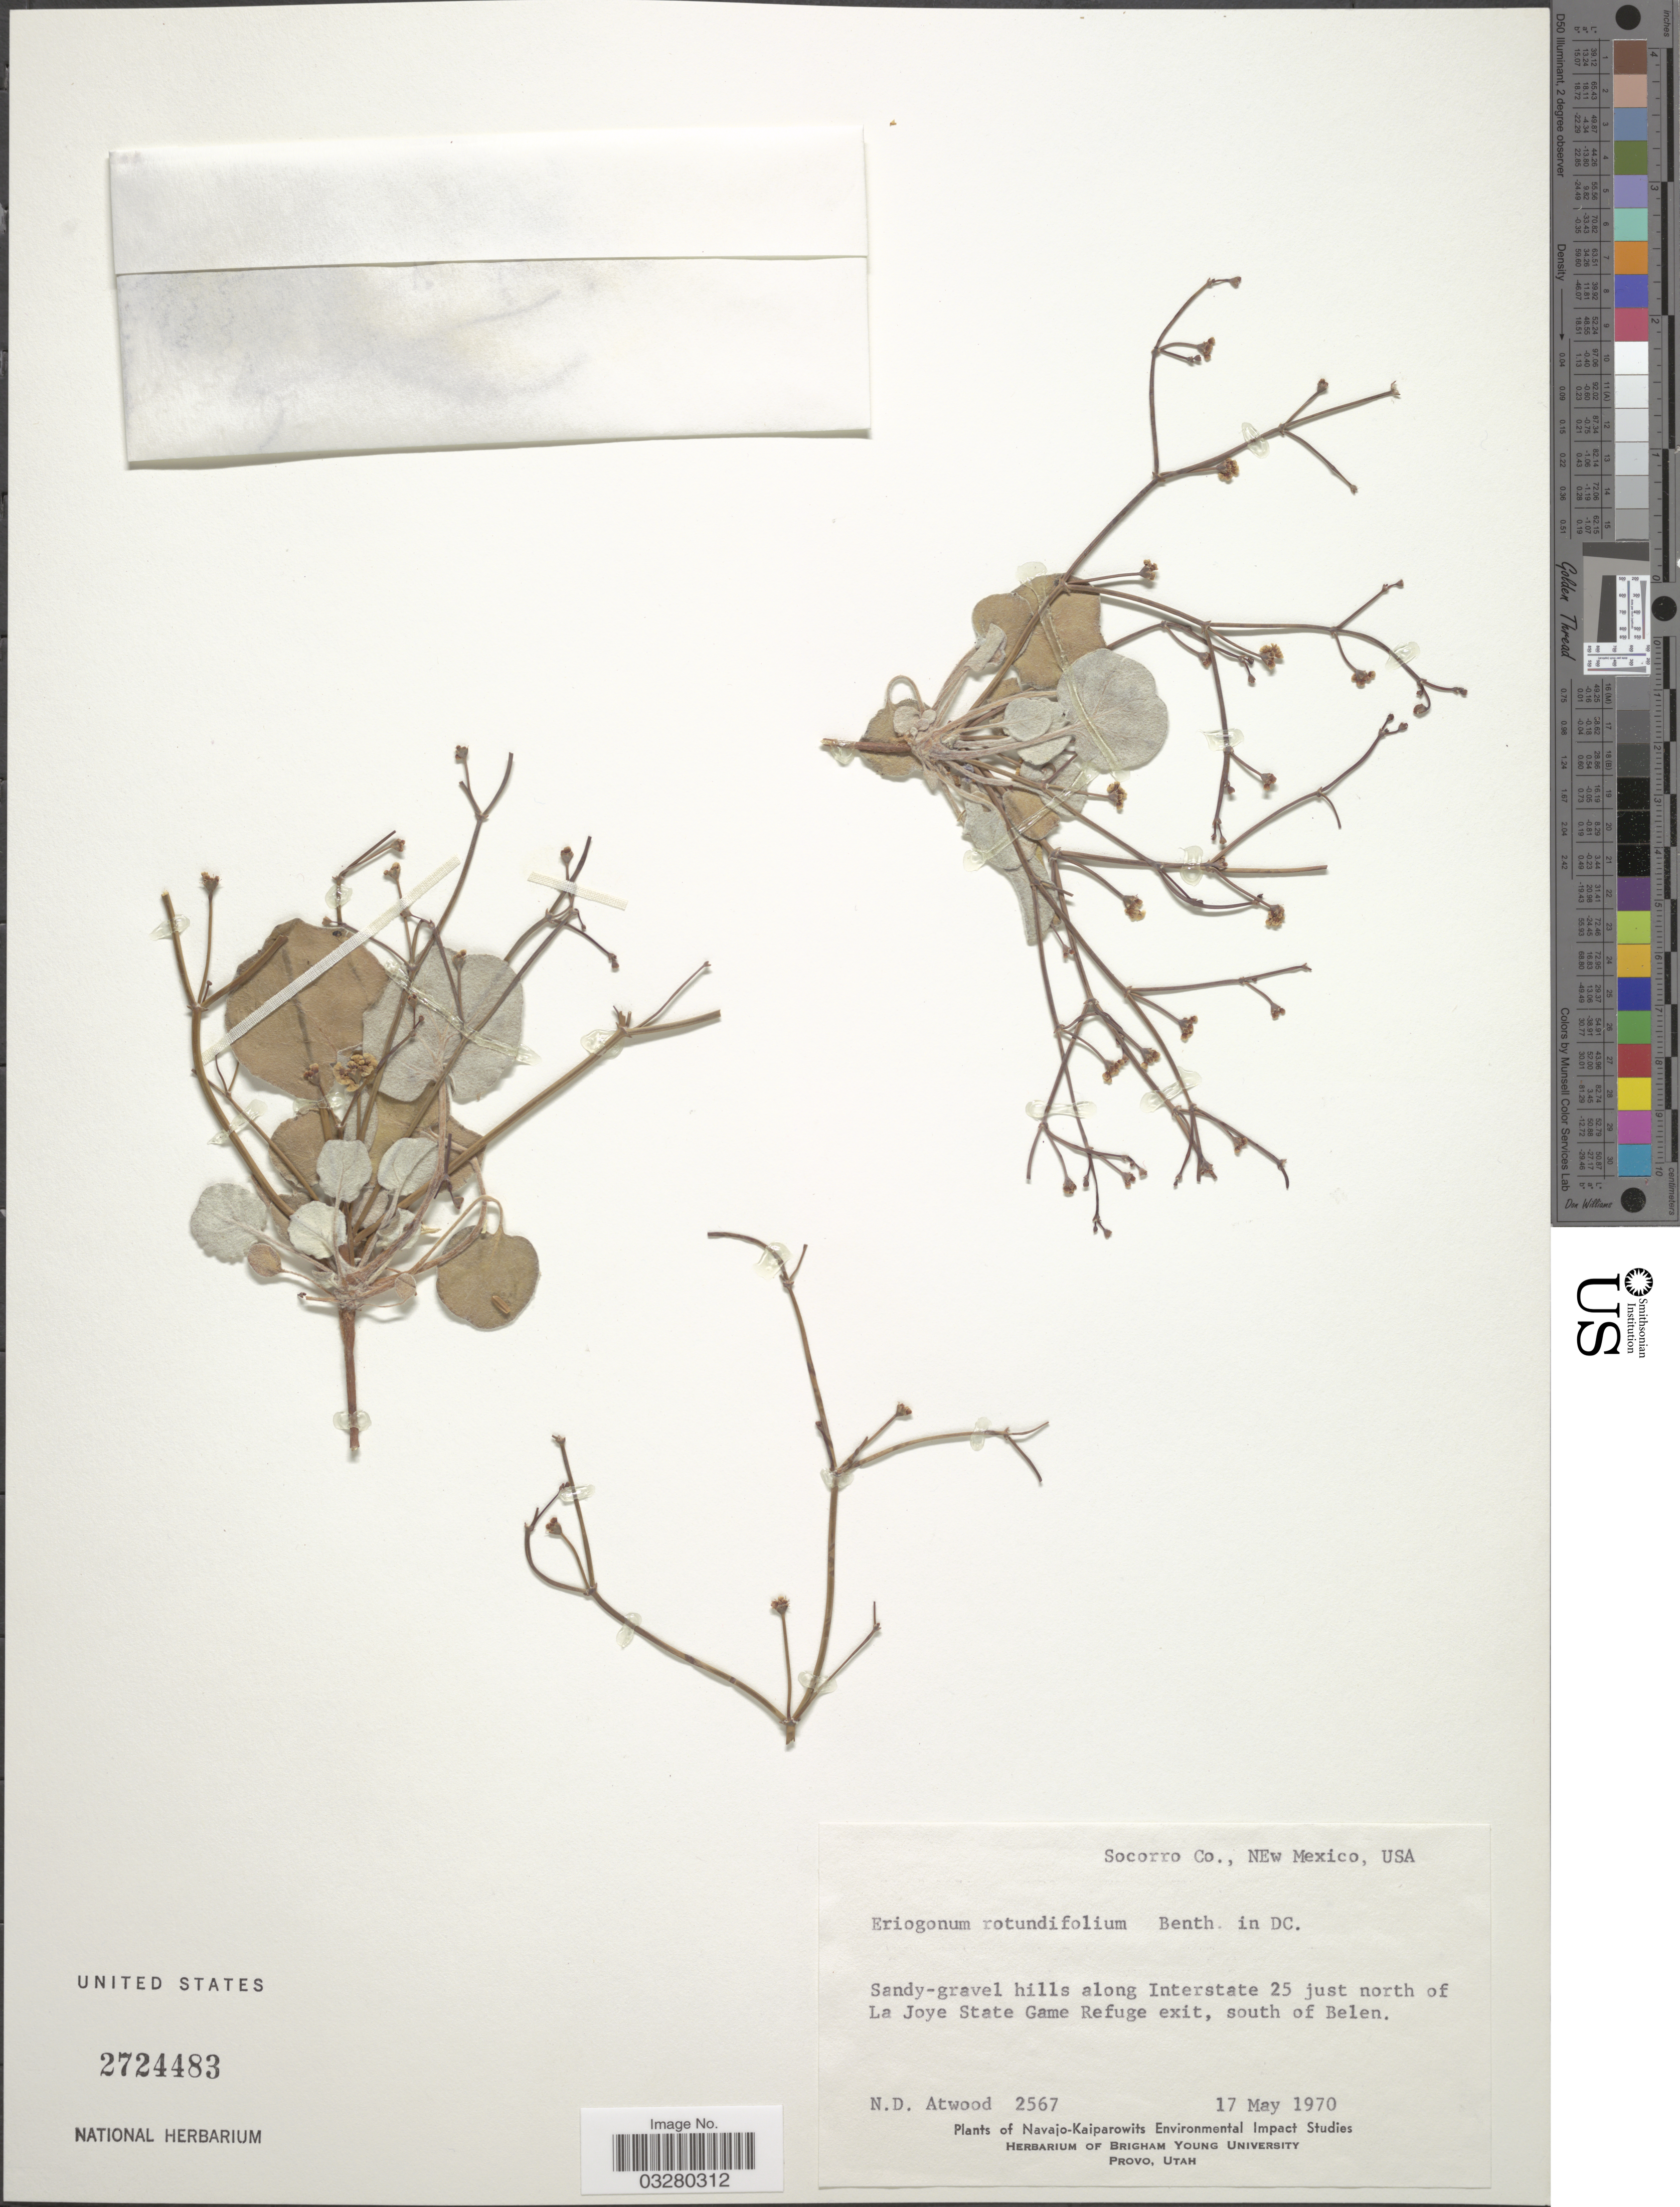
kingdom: Plantae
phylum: Tracheophyta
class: Magnoliopsida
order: Caryophyllales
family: Polygonaceae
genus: Eriogonum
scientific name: Eriogonum rotundifolium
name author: Benth. in DC.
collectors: N. Atwood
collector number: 2567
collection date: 1970-05-17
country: United States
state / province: New Mexico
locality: Socorro Co. Sandy-gravel hills along Interstate 25 just north of La Joye State Game Refuge exit, south of Belen.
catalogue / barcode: US 2724483